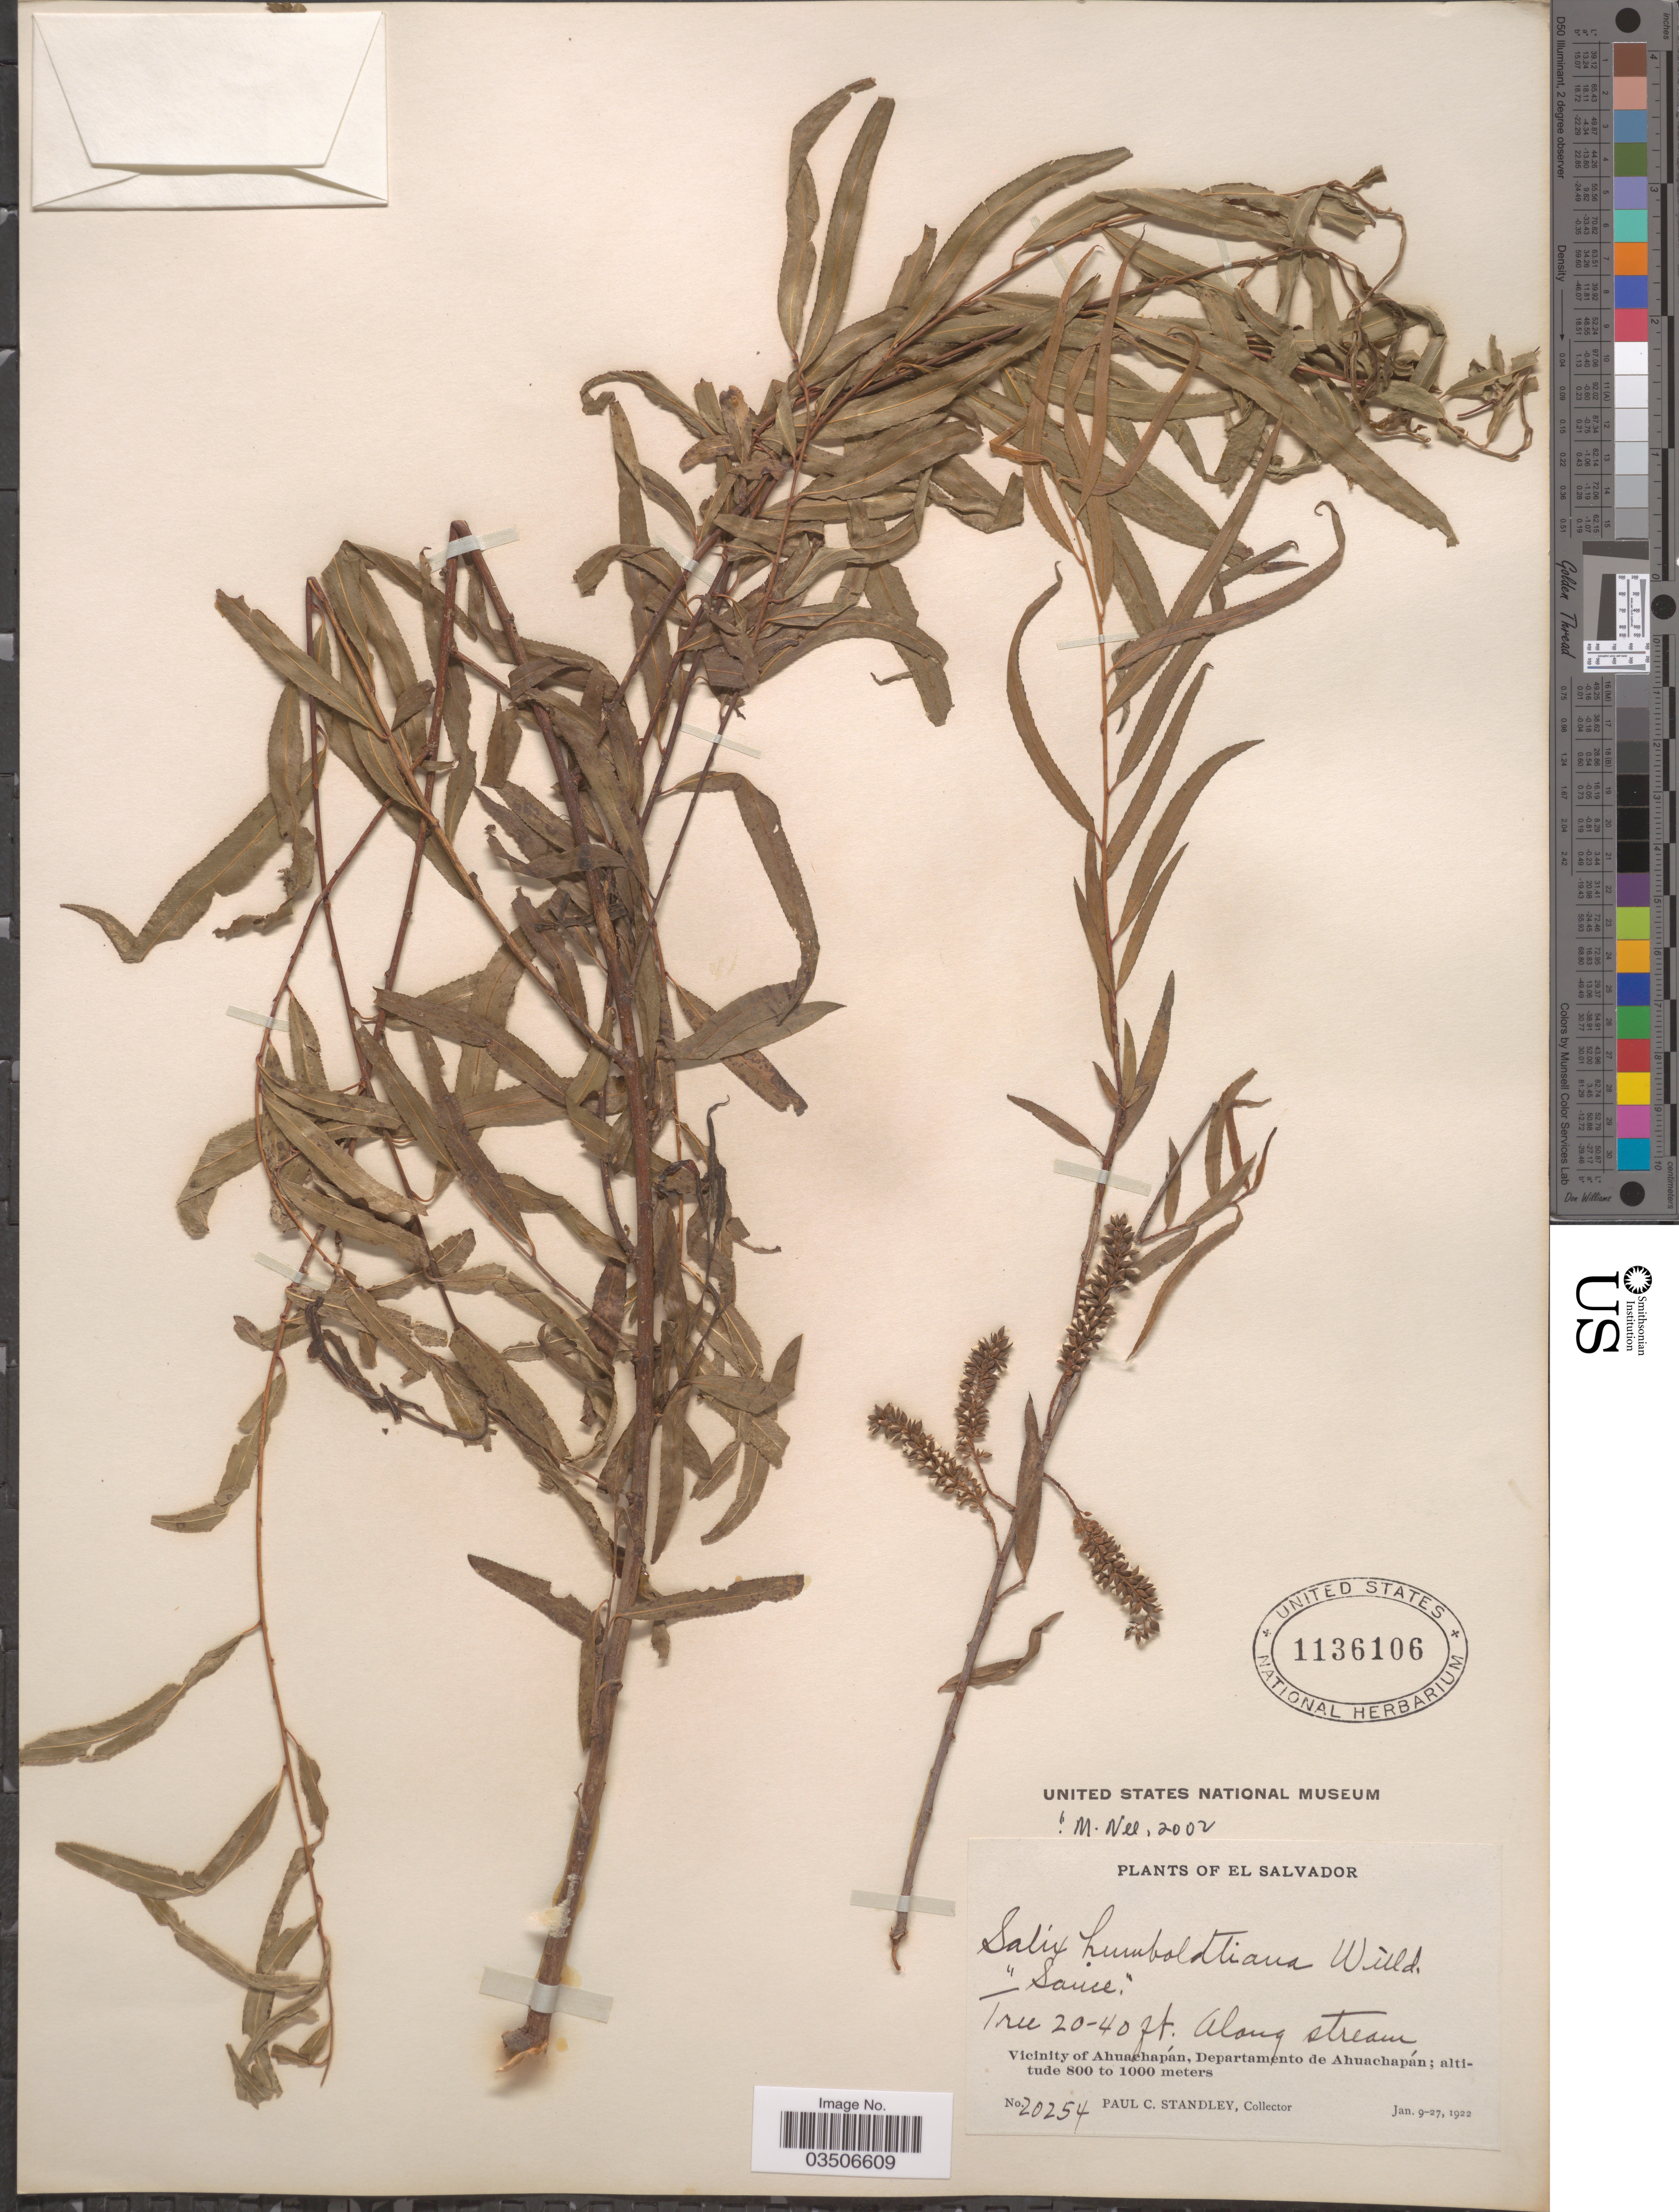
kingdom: Plantae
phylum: Tracheophyta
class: Magnoliopsida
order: Malpighiales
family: Salicaceae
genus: Salix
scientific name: Salix humboldtiana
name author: Willd.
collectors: P. C. Standley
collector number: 20254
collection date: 1922-01-09/1922-01-27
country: El Salvador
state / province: Ahuachapan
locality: Along stream. Vicinity of Ahuachapán, Departamento de Ahuachapán.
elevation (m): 800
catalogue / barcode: US 1136106